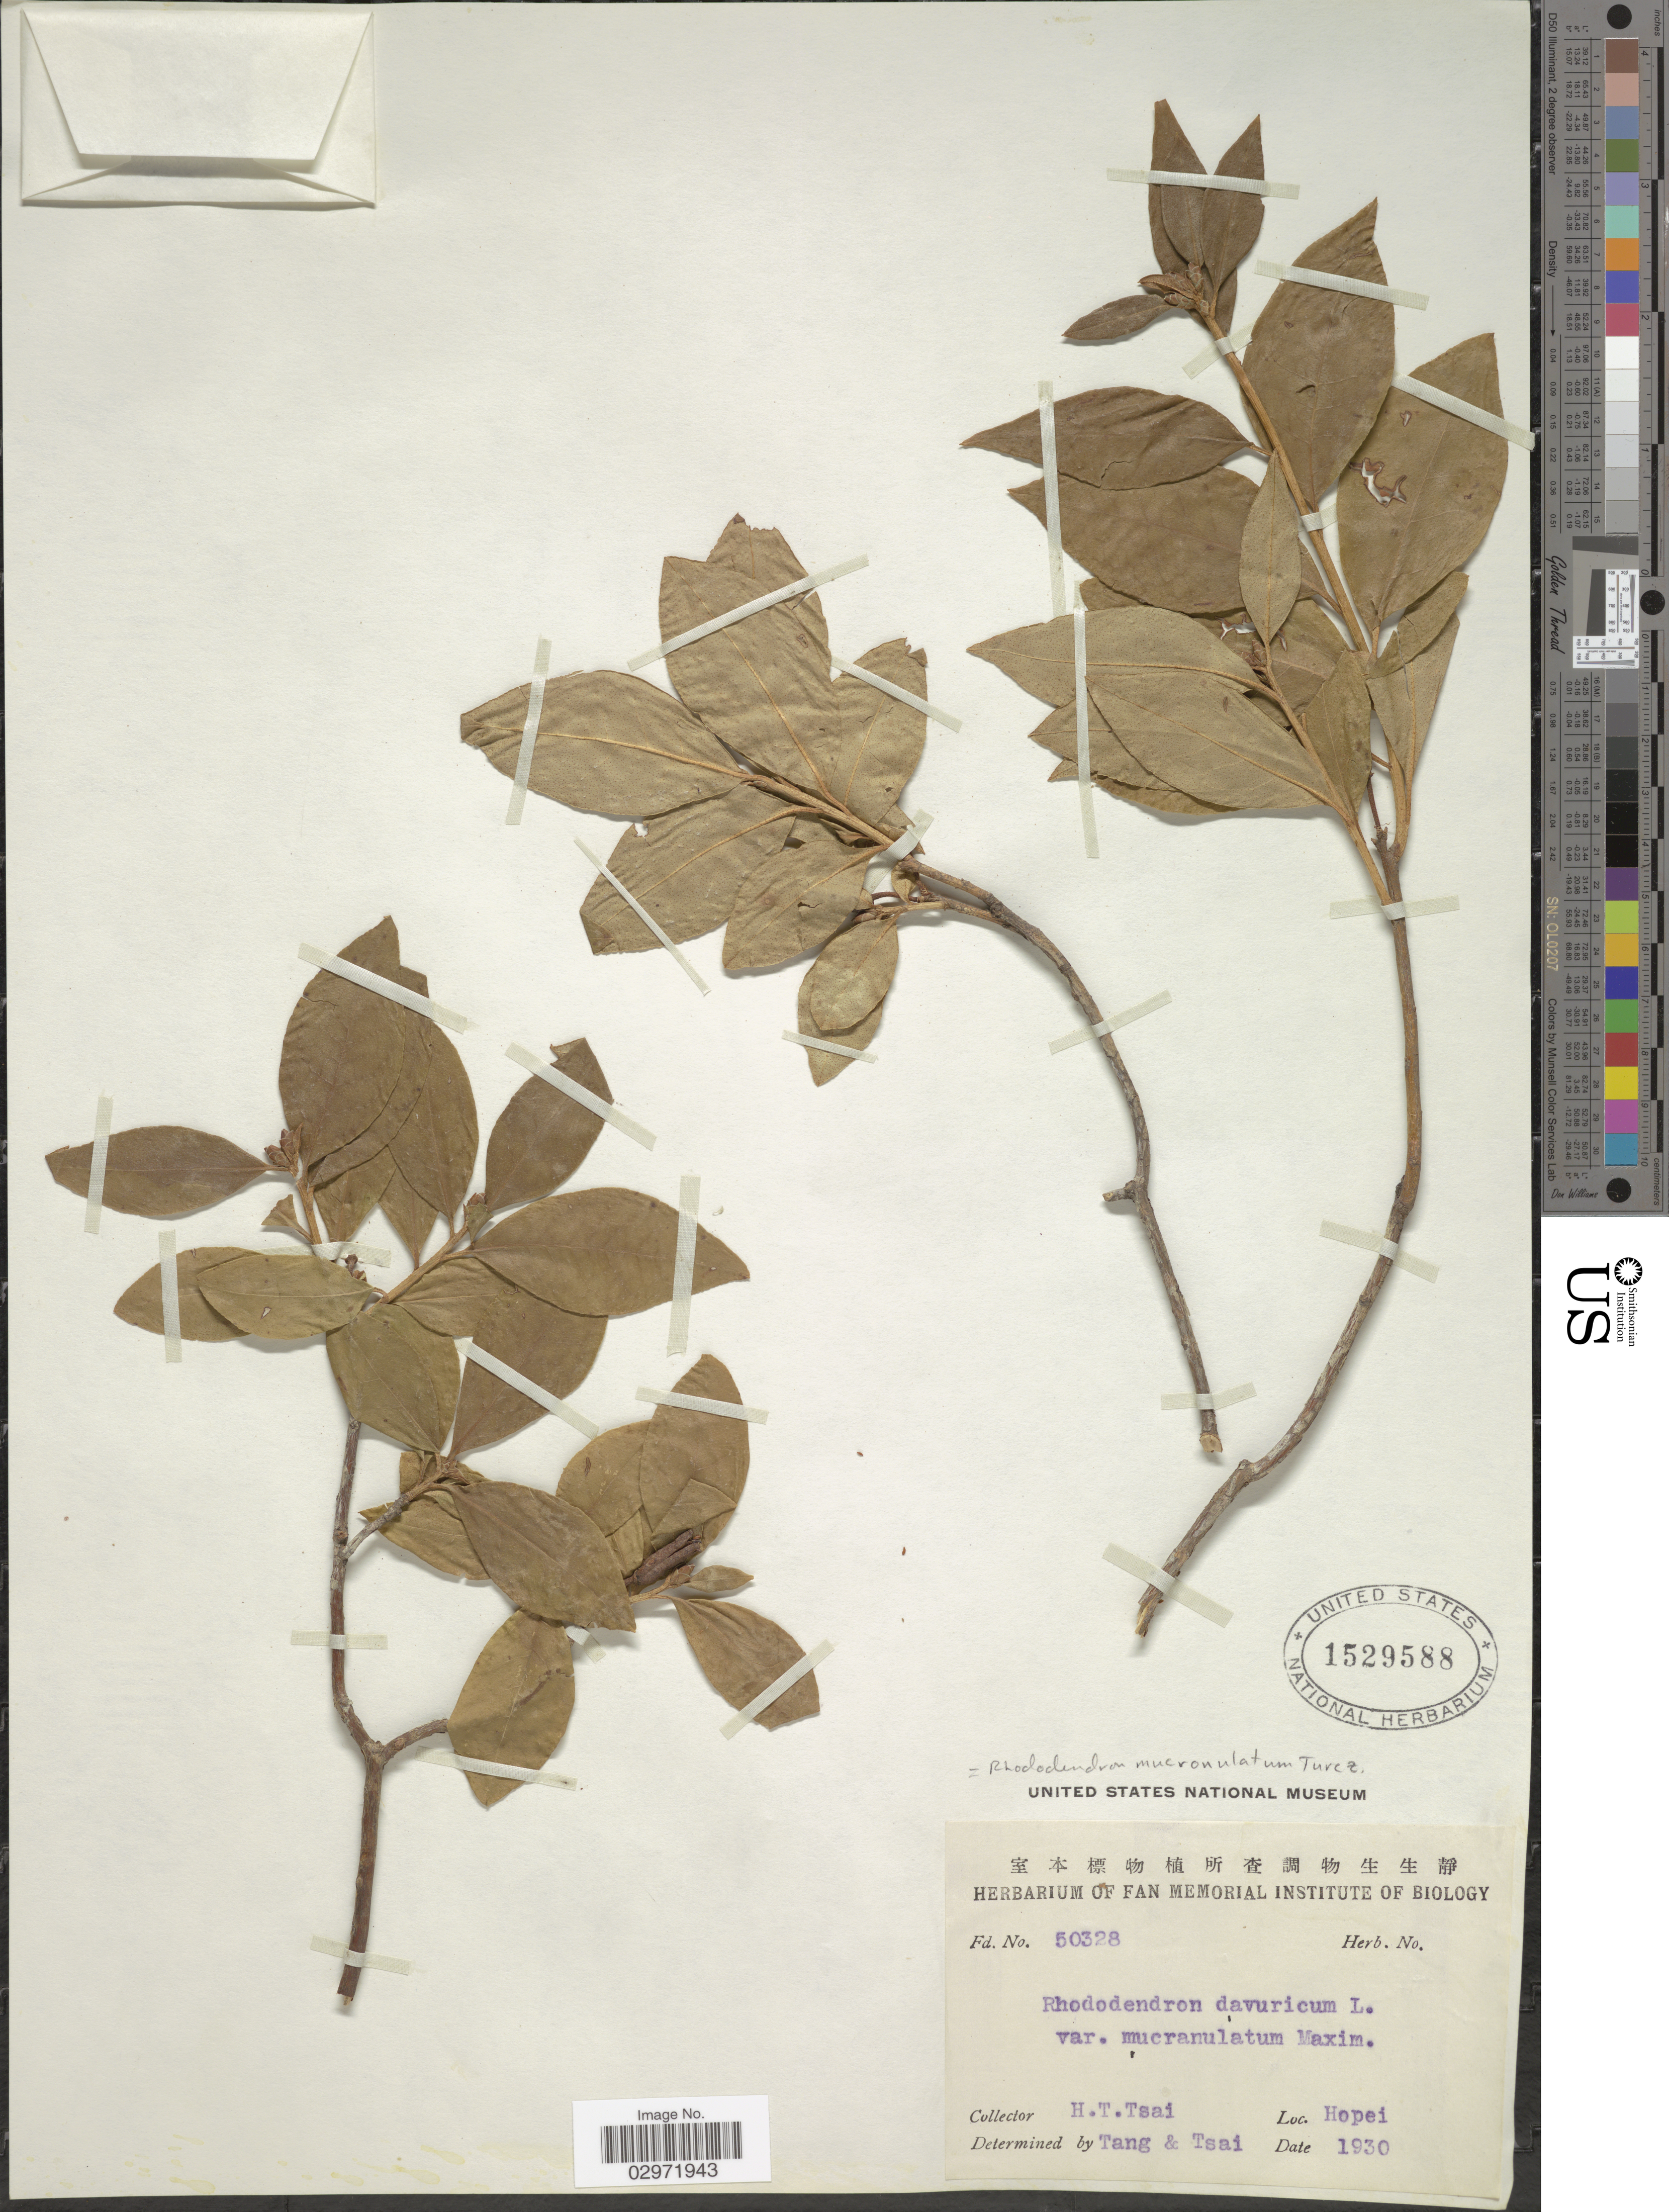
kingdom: Plantae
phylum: Tracheophyta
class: Magnoliopsida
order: Ericales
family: Ericaceae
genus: Rhododendron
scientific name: Rhododendron mucronulatum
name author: Turcz.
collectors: H. Tsai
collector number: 50328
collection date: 1930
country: China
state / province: Hebei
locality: Hopei.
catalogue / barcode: US 1529588